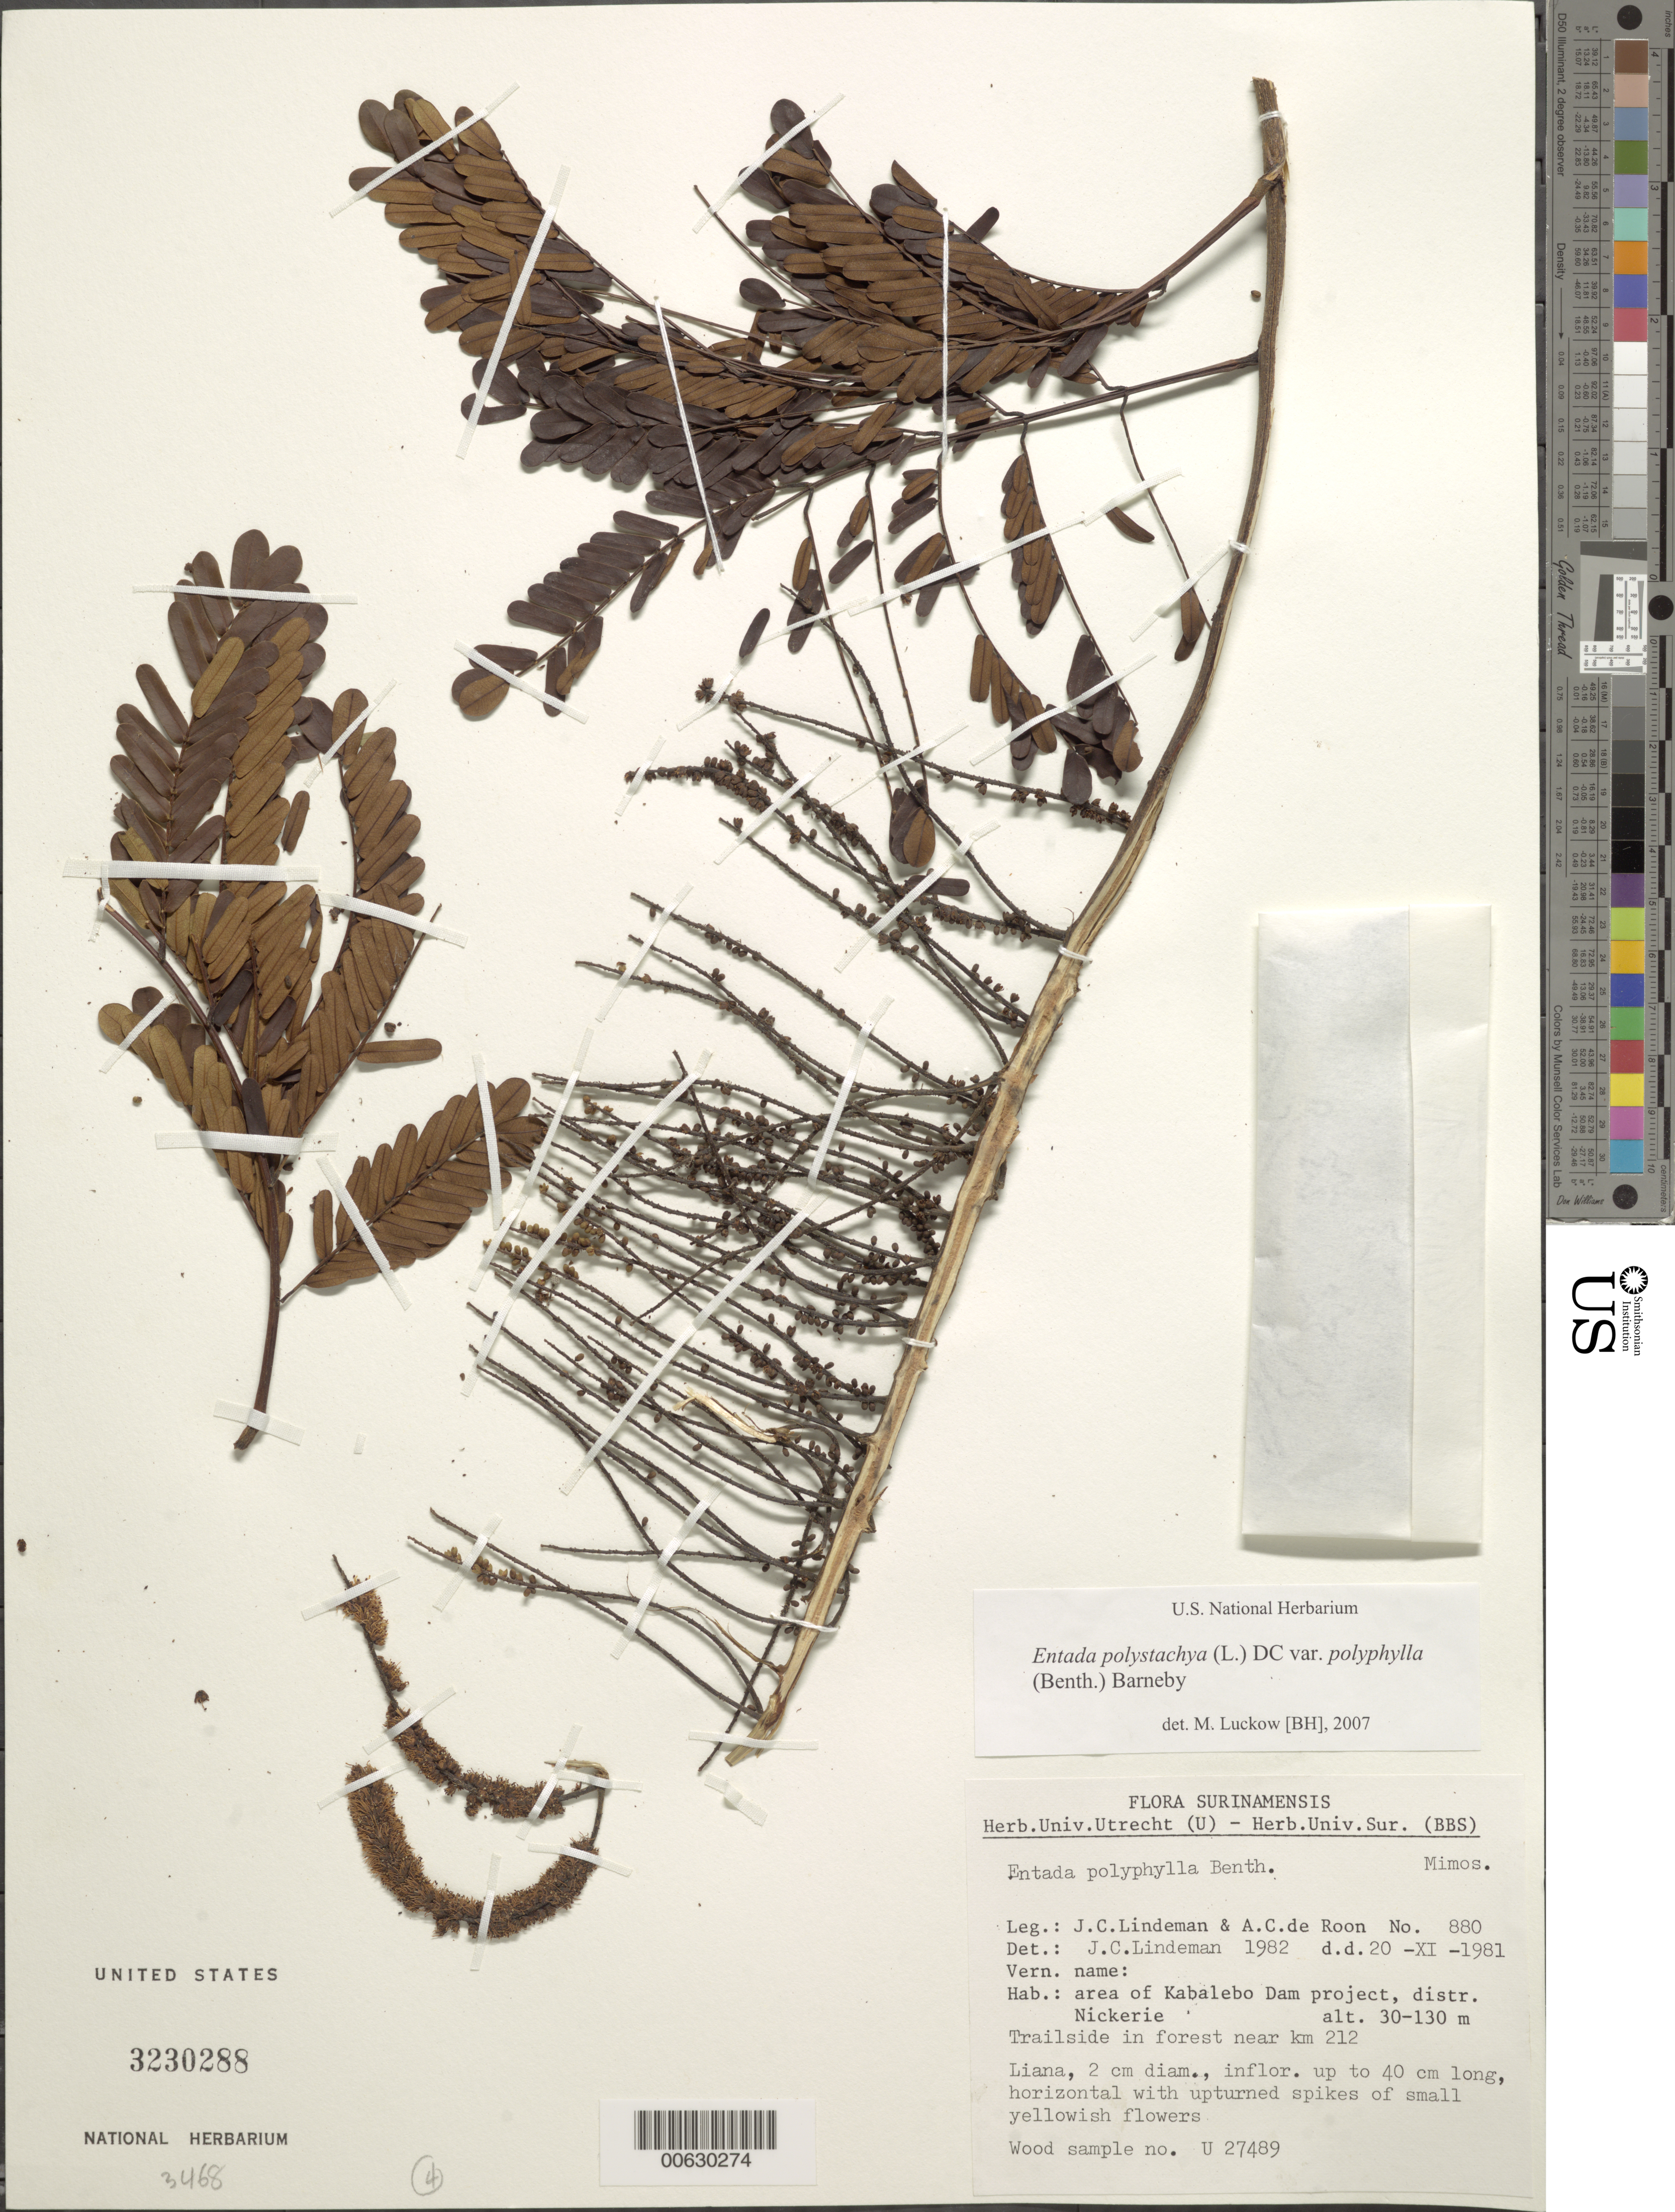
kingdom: Plantae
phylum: Tracheophyta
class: Magnoliopsida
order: Fabales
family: Fabaceae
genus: Entada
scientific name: Entada polystachya var. polyphylla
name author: (Benth.) Barneby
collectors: J. C. Lindeman & A. de Roon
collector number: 880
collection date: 1981-11-20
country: Suriname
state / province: Nickerie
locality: Area of Kabalebo Dam project, distr. Nickerie.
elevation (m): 30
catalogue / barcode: US 3230288